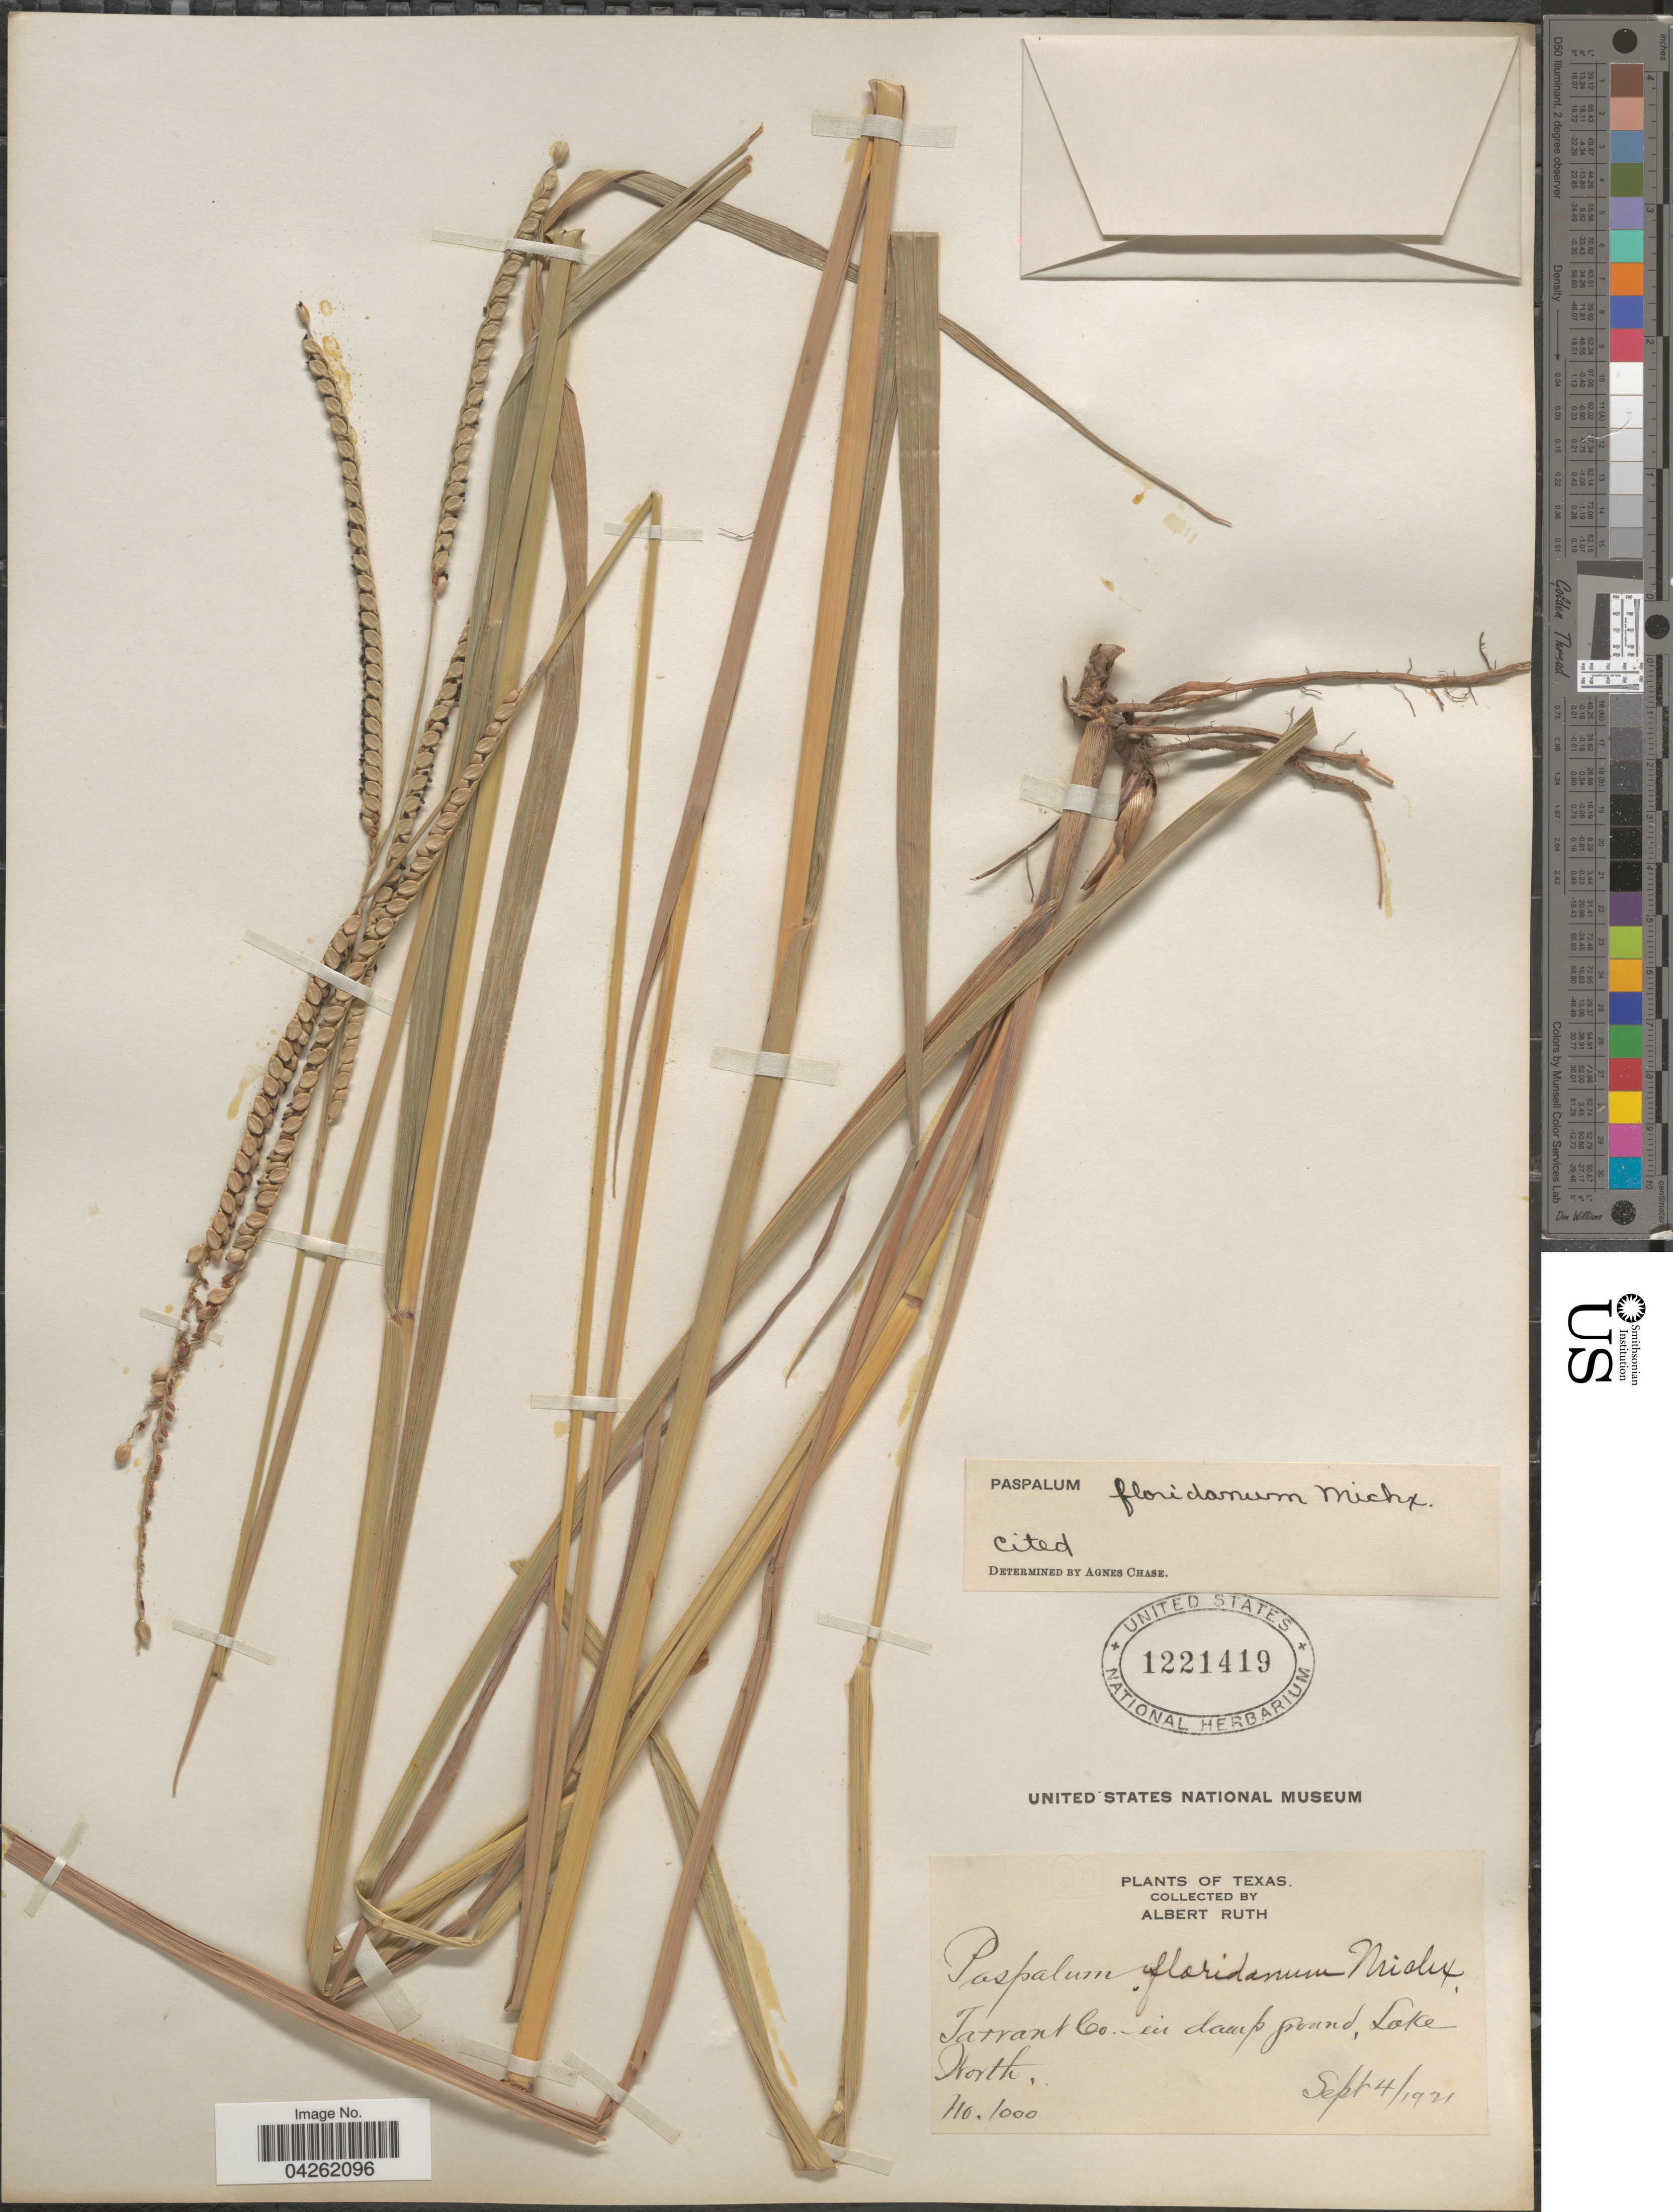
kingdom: Plantae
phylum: Tracheophyta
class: Liliopsida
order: Poales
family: Poaceae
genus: Paspalum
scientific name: Paspalum floridanum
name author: Michx.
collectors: A. Ruth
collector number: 1000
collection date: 1921-09-04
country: United States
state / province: Texas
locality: Tarrant Co.-in damp ground, Lake North.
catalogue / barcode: US 1221419